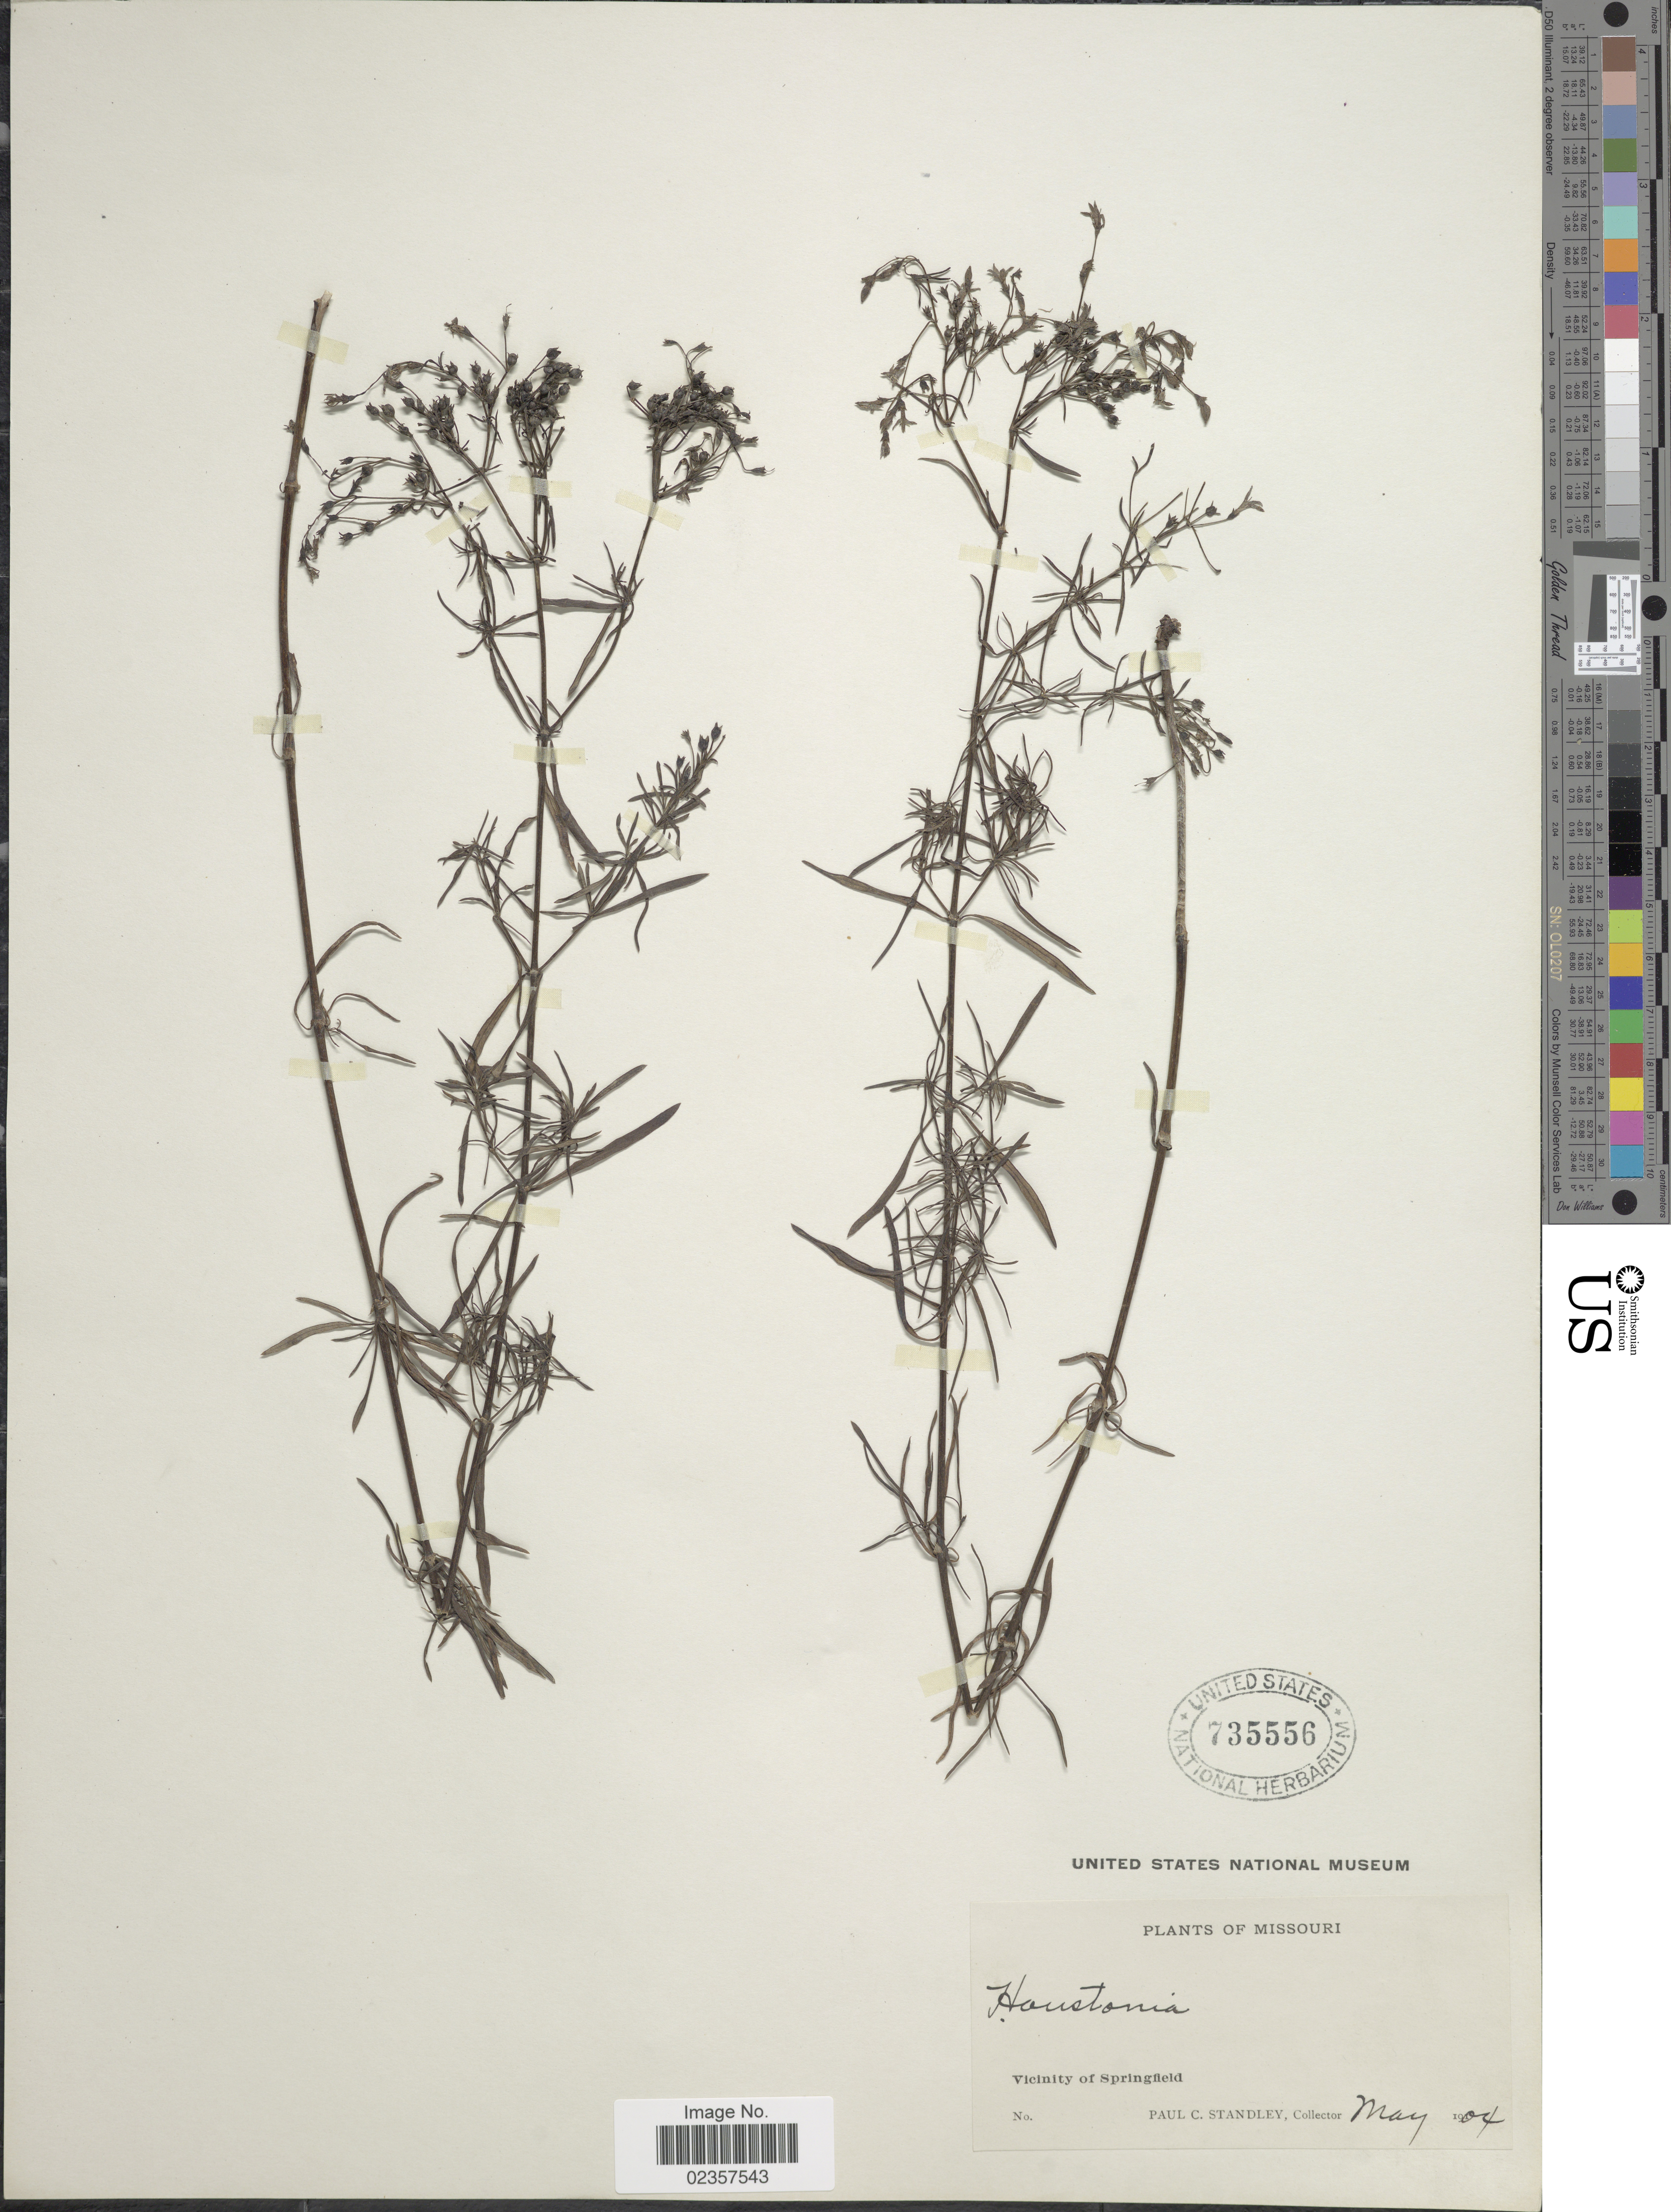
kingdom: Plantae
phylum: Tracheophyta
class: Magnoliopsida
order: Gentianales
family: Rubiaceae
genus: Houstonia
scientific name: Houstonia nigricans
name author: (Lam.) Fernald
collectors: P. C. Standley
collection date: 1904-05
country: United States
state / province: Missouri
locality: Vicinity of Springfield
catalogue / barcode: US 735556